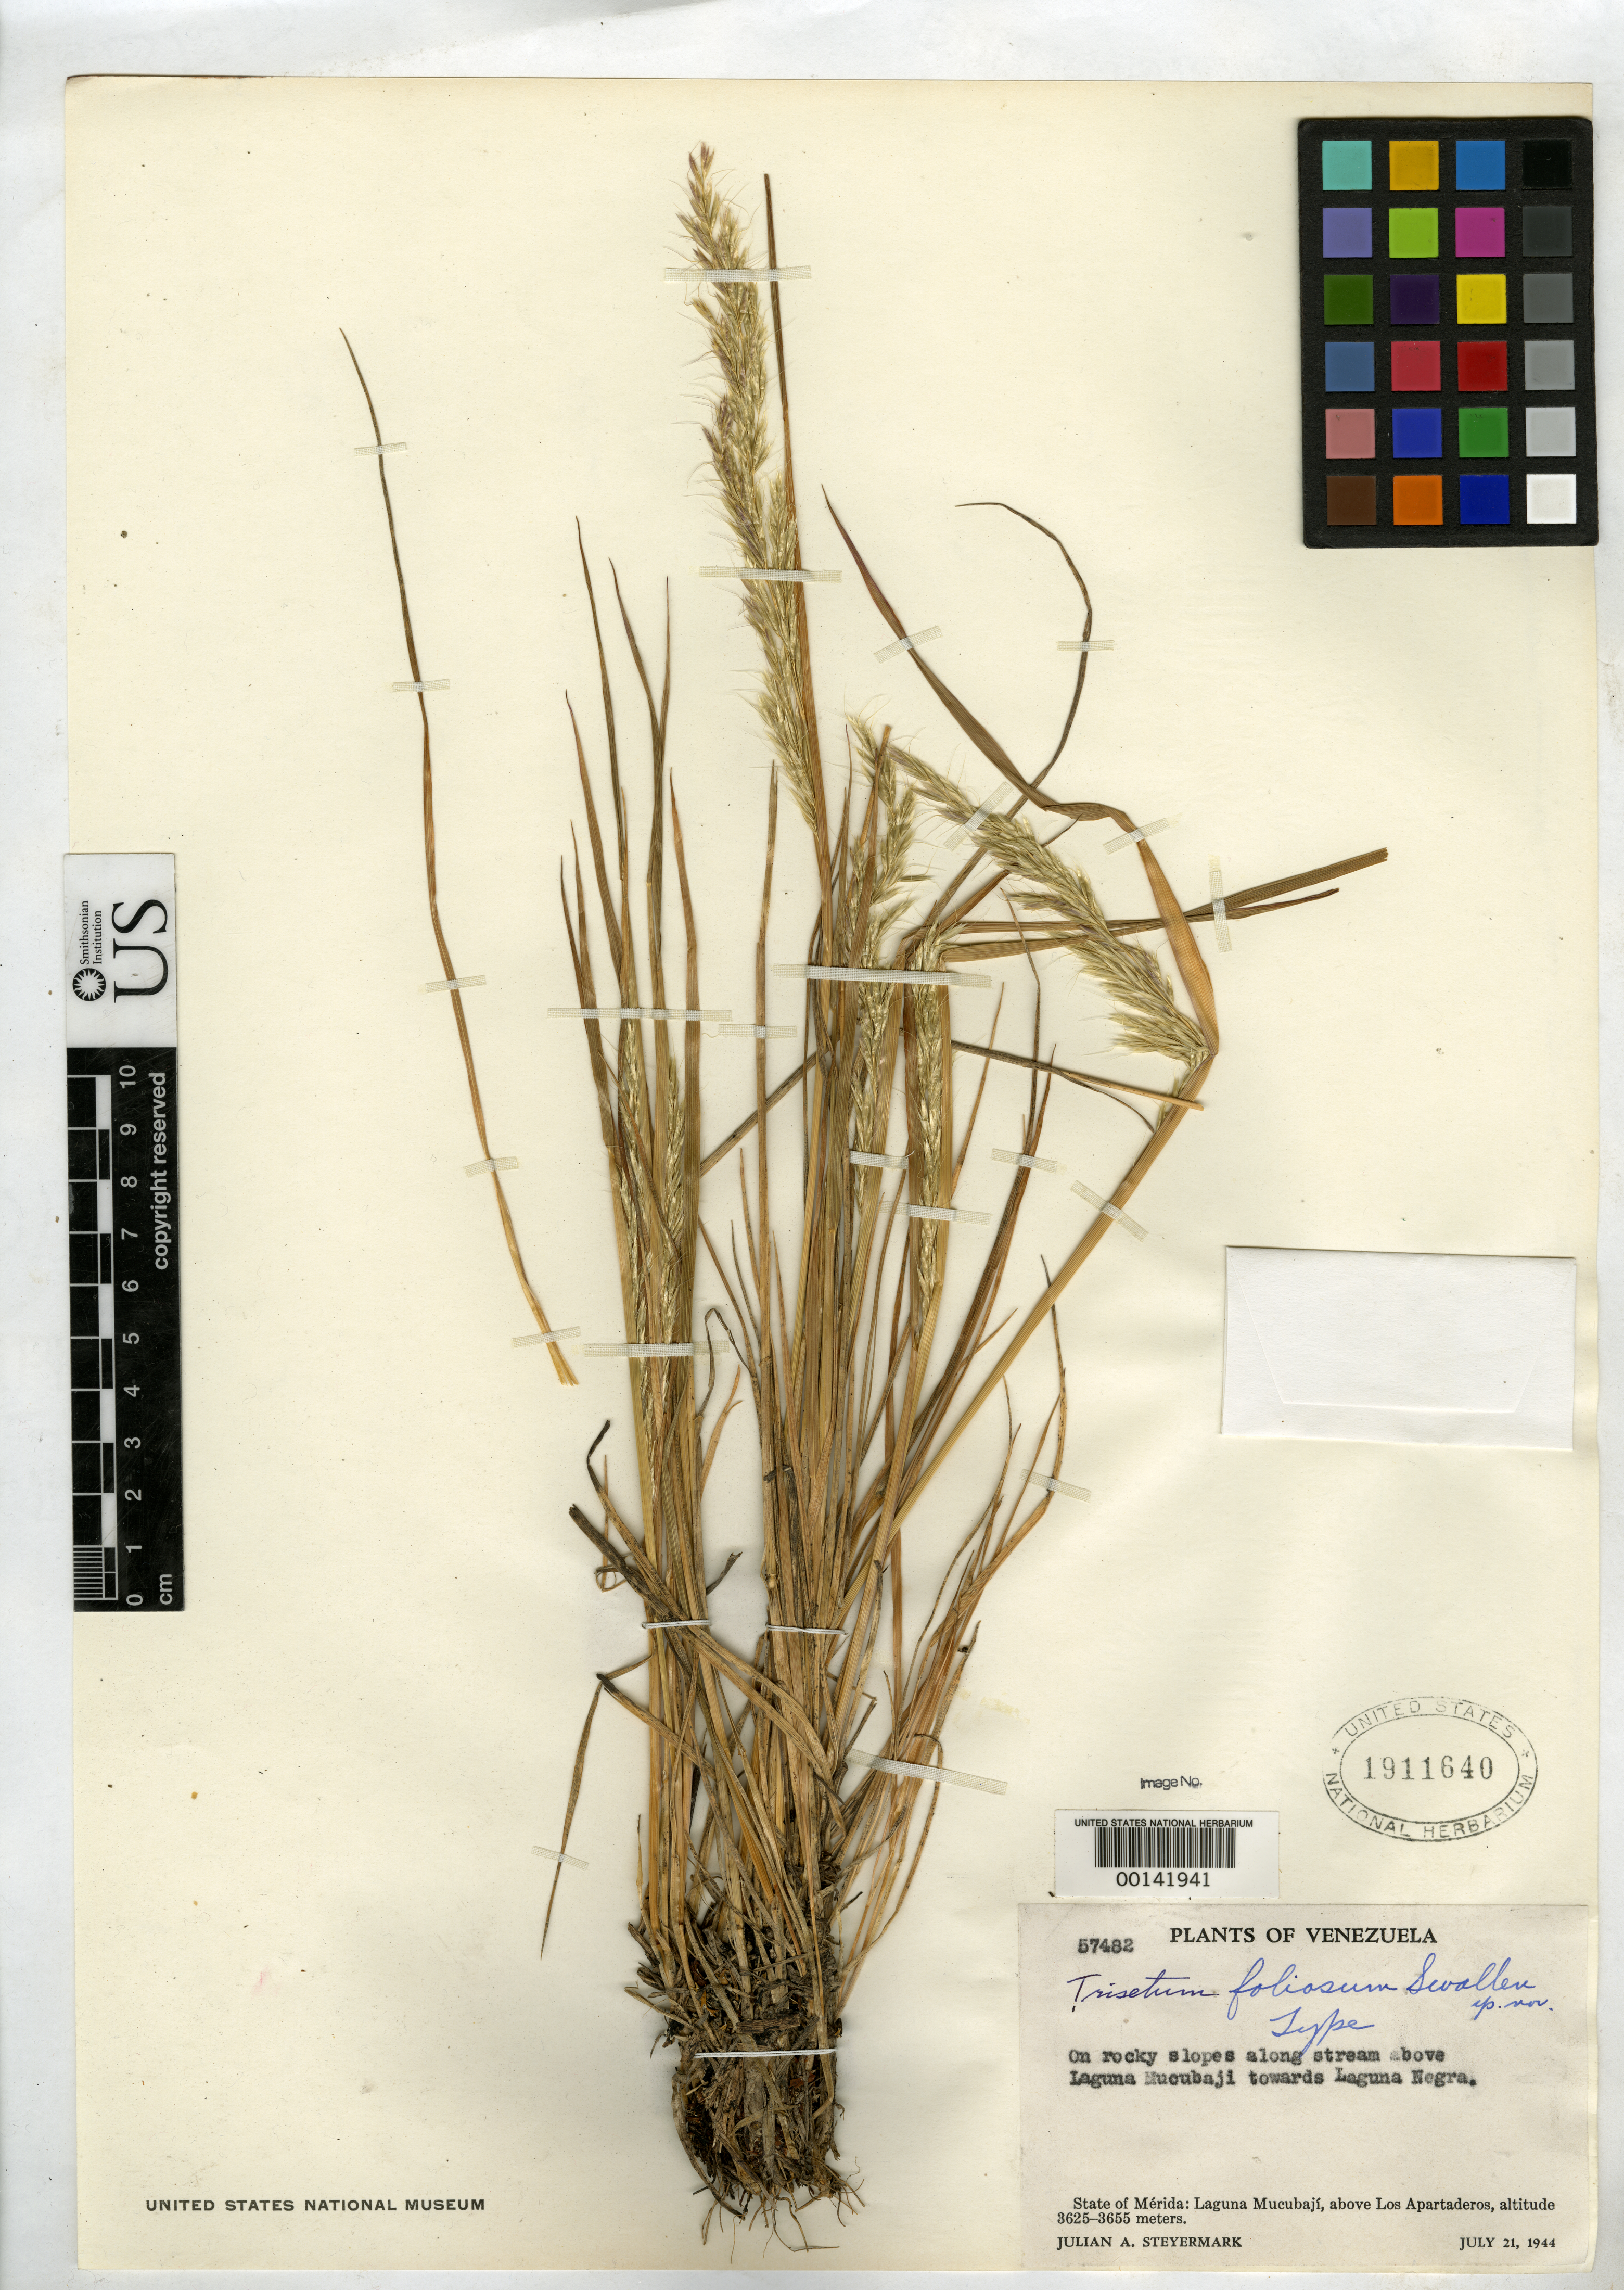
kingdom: Plantae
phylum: Tracheophyta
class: Liliopsida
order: Poales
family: Poaceae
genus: Trisetum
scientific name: Trisetum foliosum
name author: Swallen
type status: Holotype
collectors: J. Steyermark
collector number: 57482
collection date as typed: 21 Jul 1944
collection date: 1944-07-21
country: Venezuela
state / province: Mérida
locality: Laguna Mucubaji.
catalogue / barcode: US 1911640